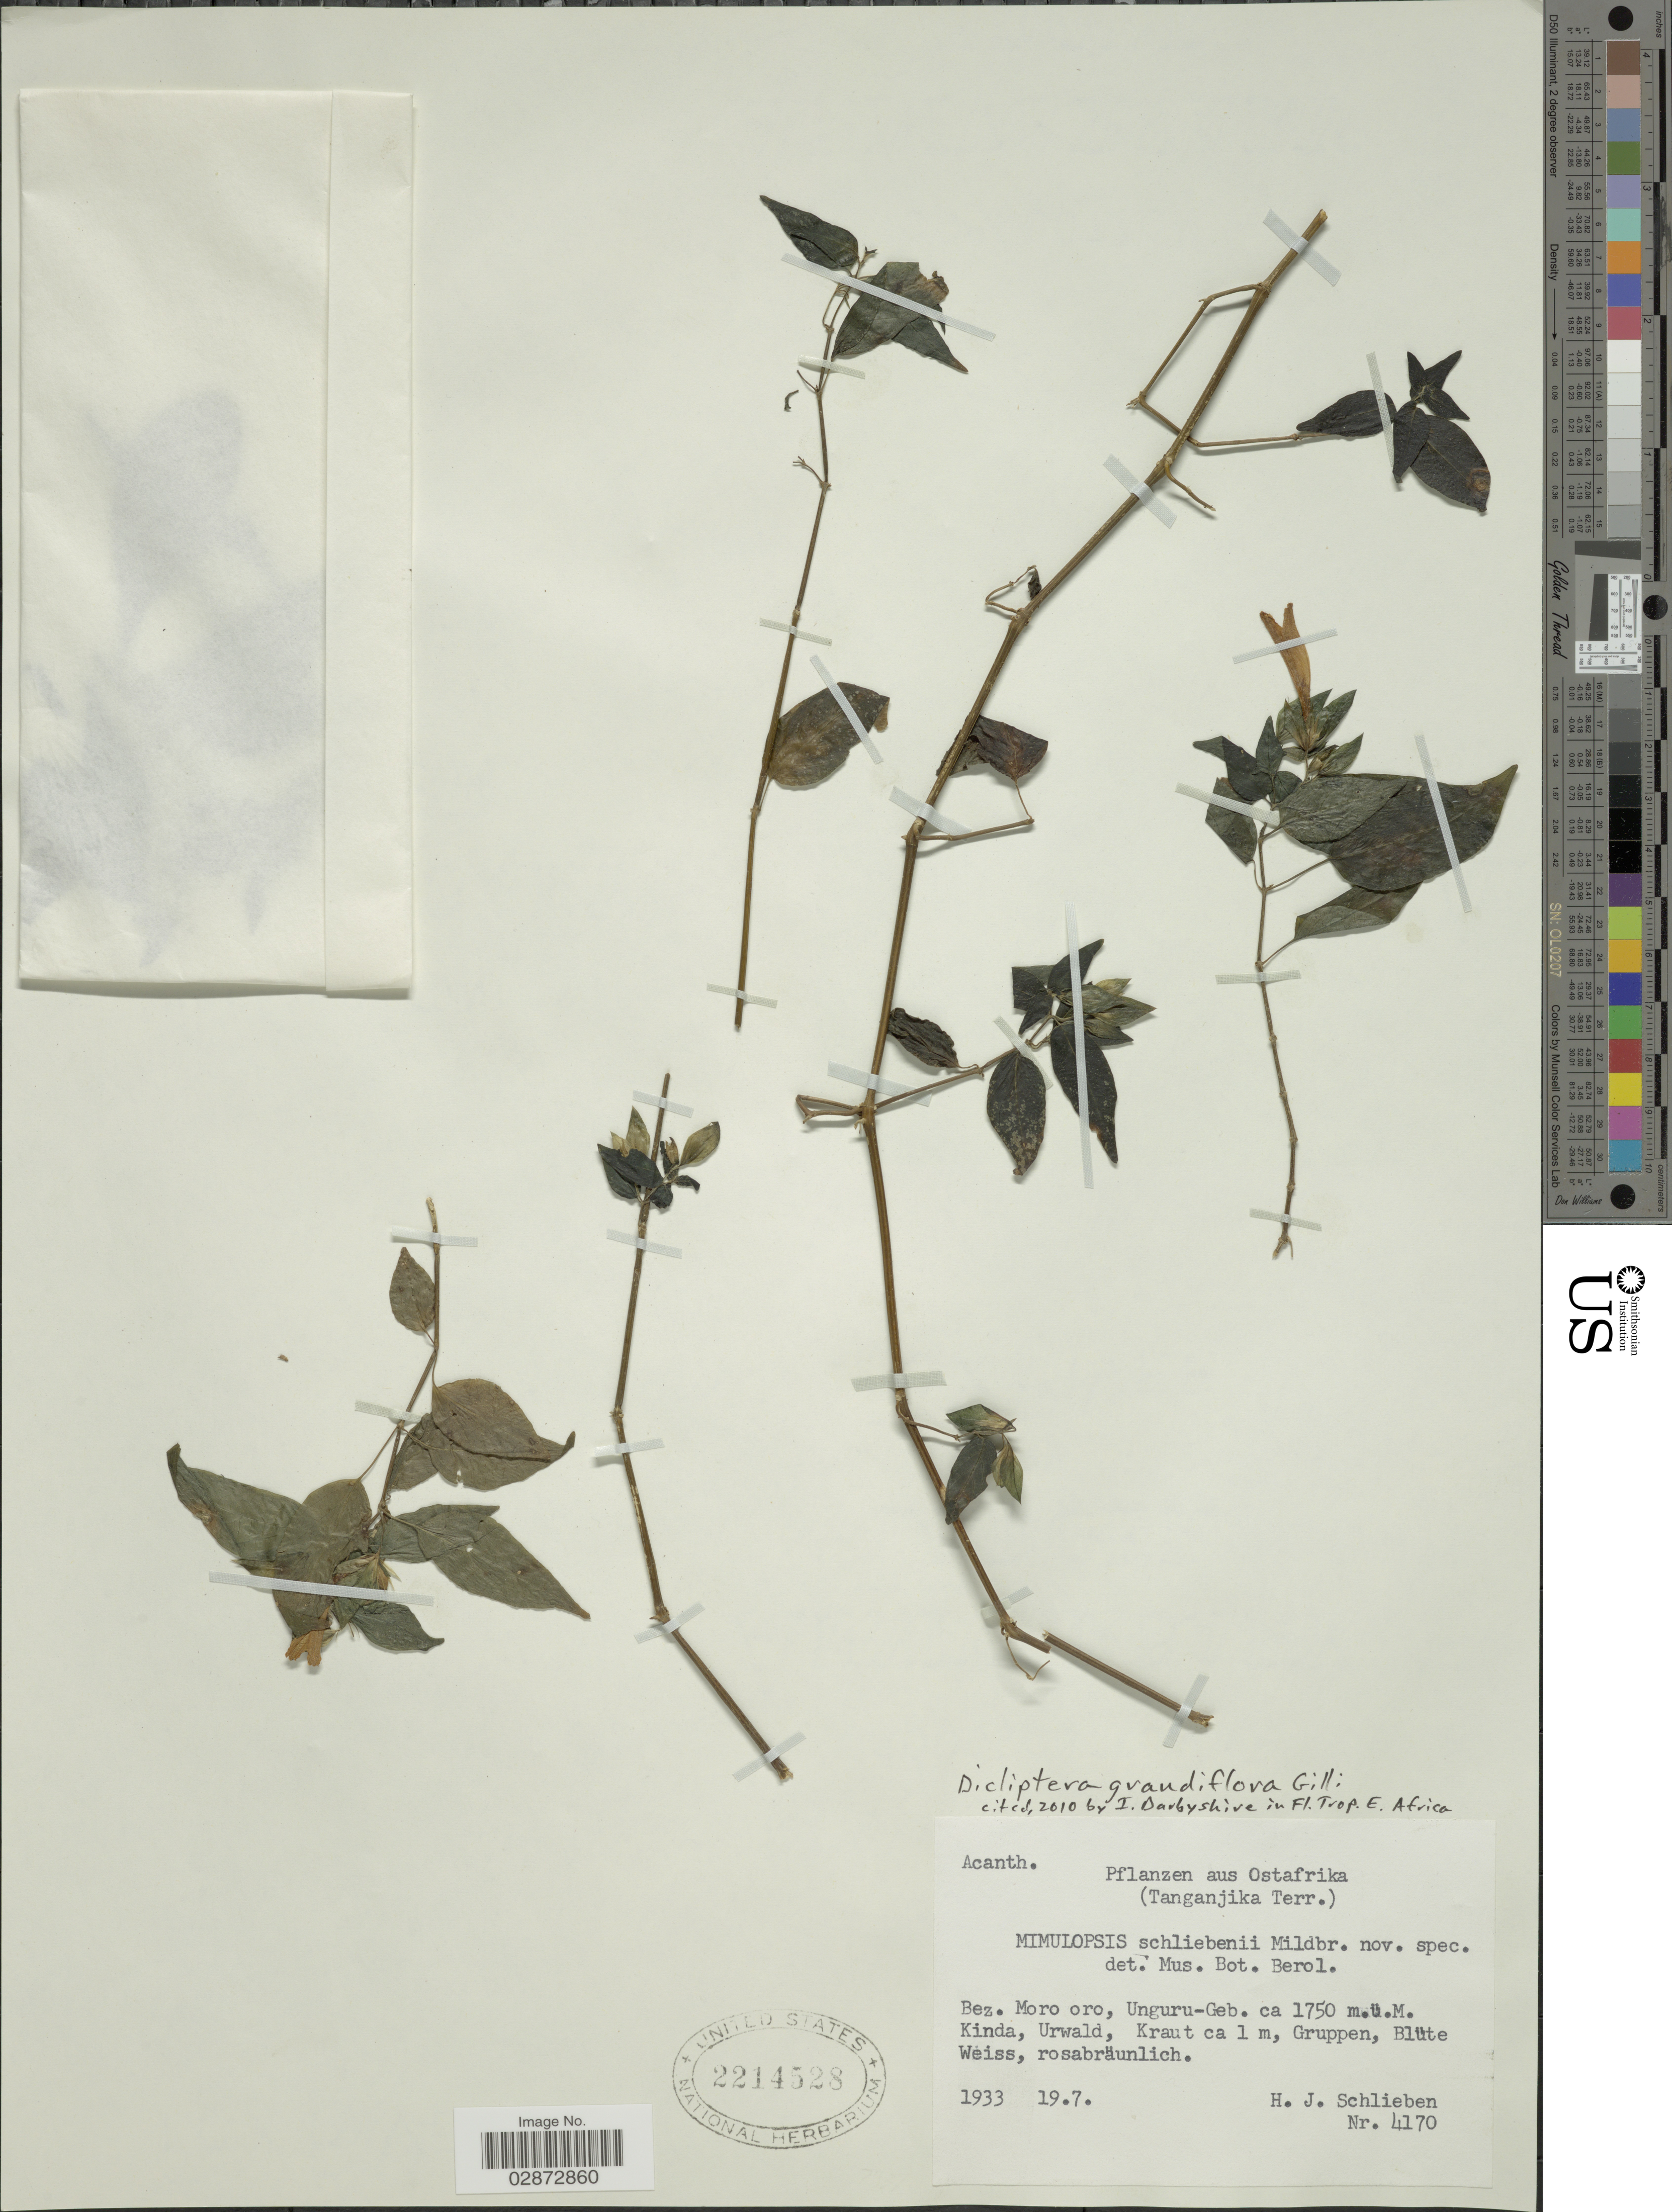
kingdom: Plantae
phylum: Tracheophyta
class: Magnoliopsida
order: Lamiales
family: Acanthaceae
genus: Dicliptera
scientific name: Dicliptera grandiflora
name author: Gilli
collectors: H. J. Schlieben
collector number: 4170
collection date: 1933-07-19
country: Tanzania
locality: Ostafrika (Tanganjika Terr.) Bez. Moro oro, Unguru-Geb.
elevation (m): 1750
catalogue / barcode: US 2214528